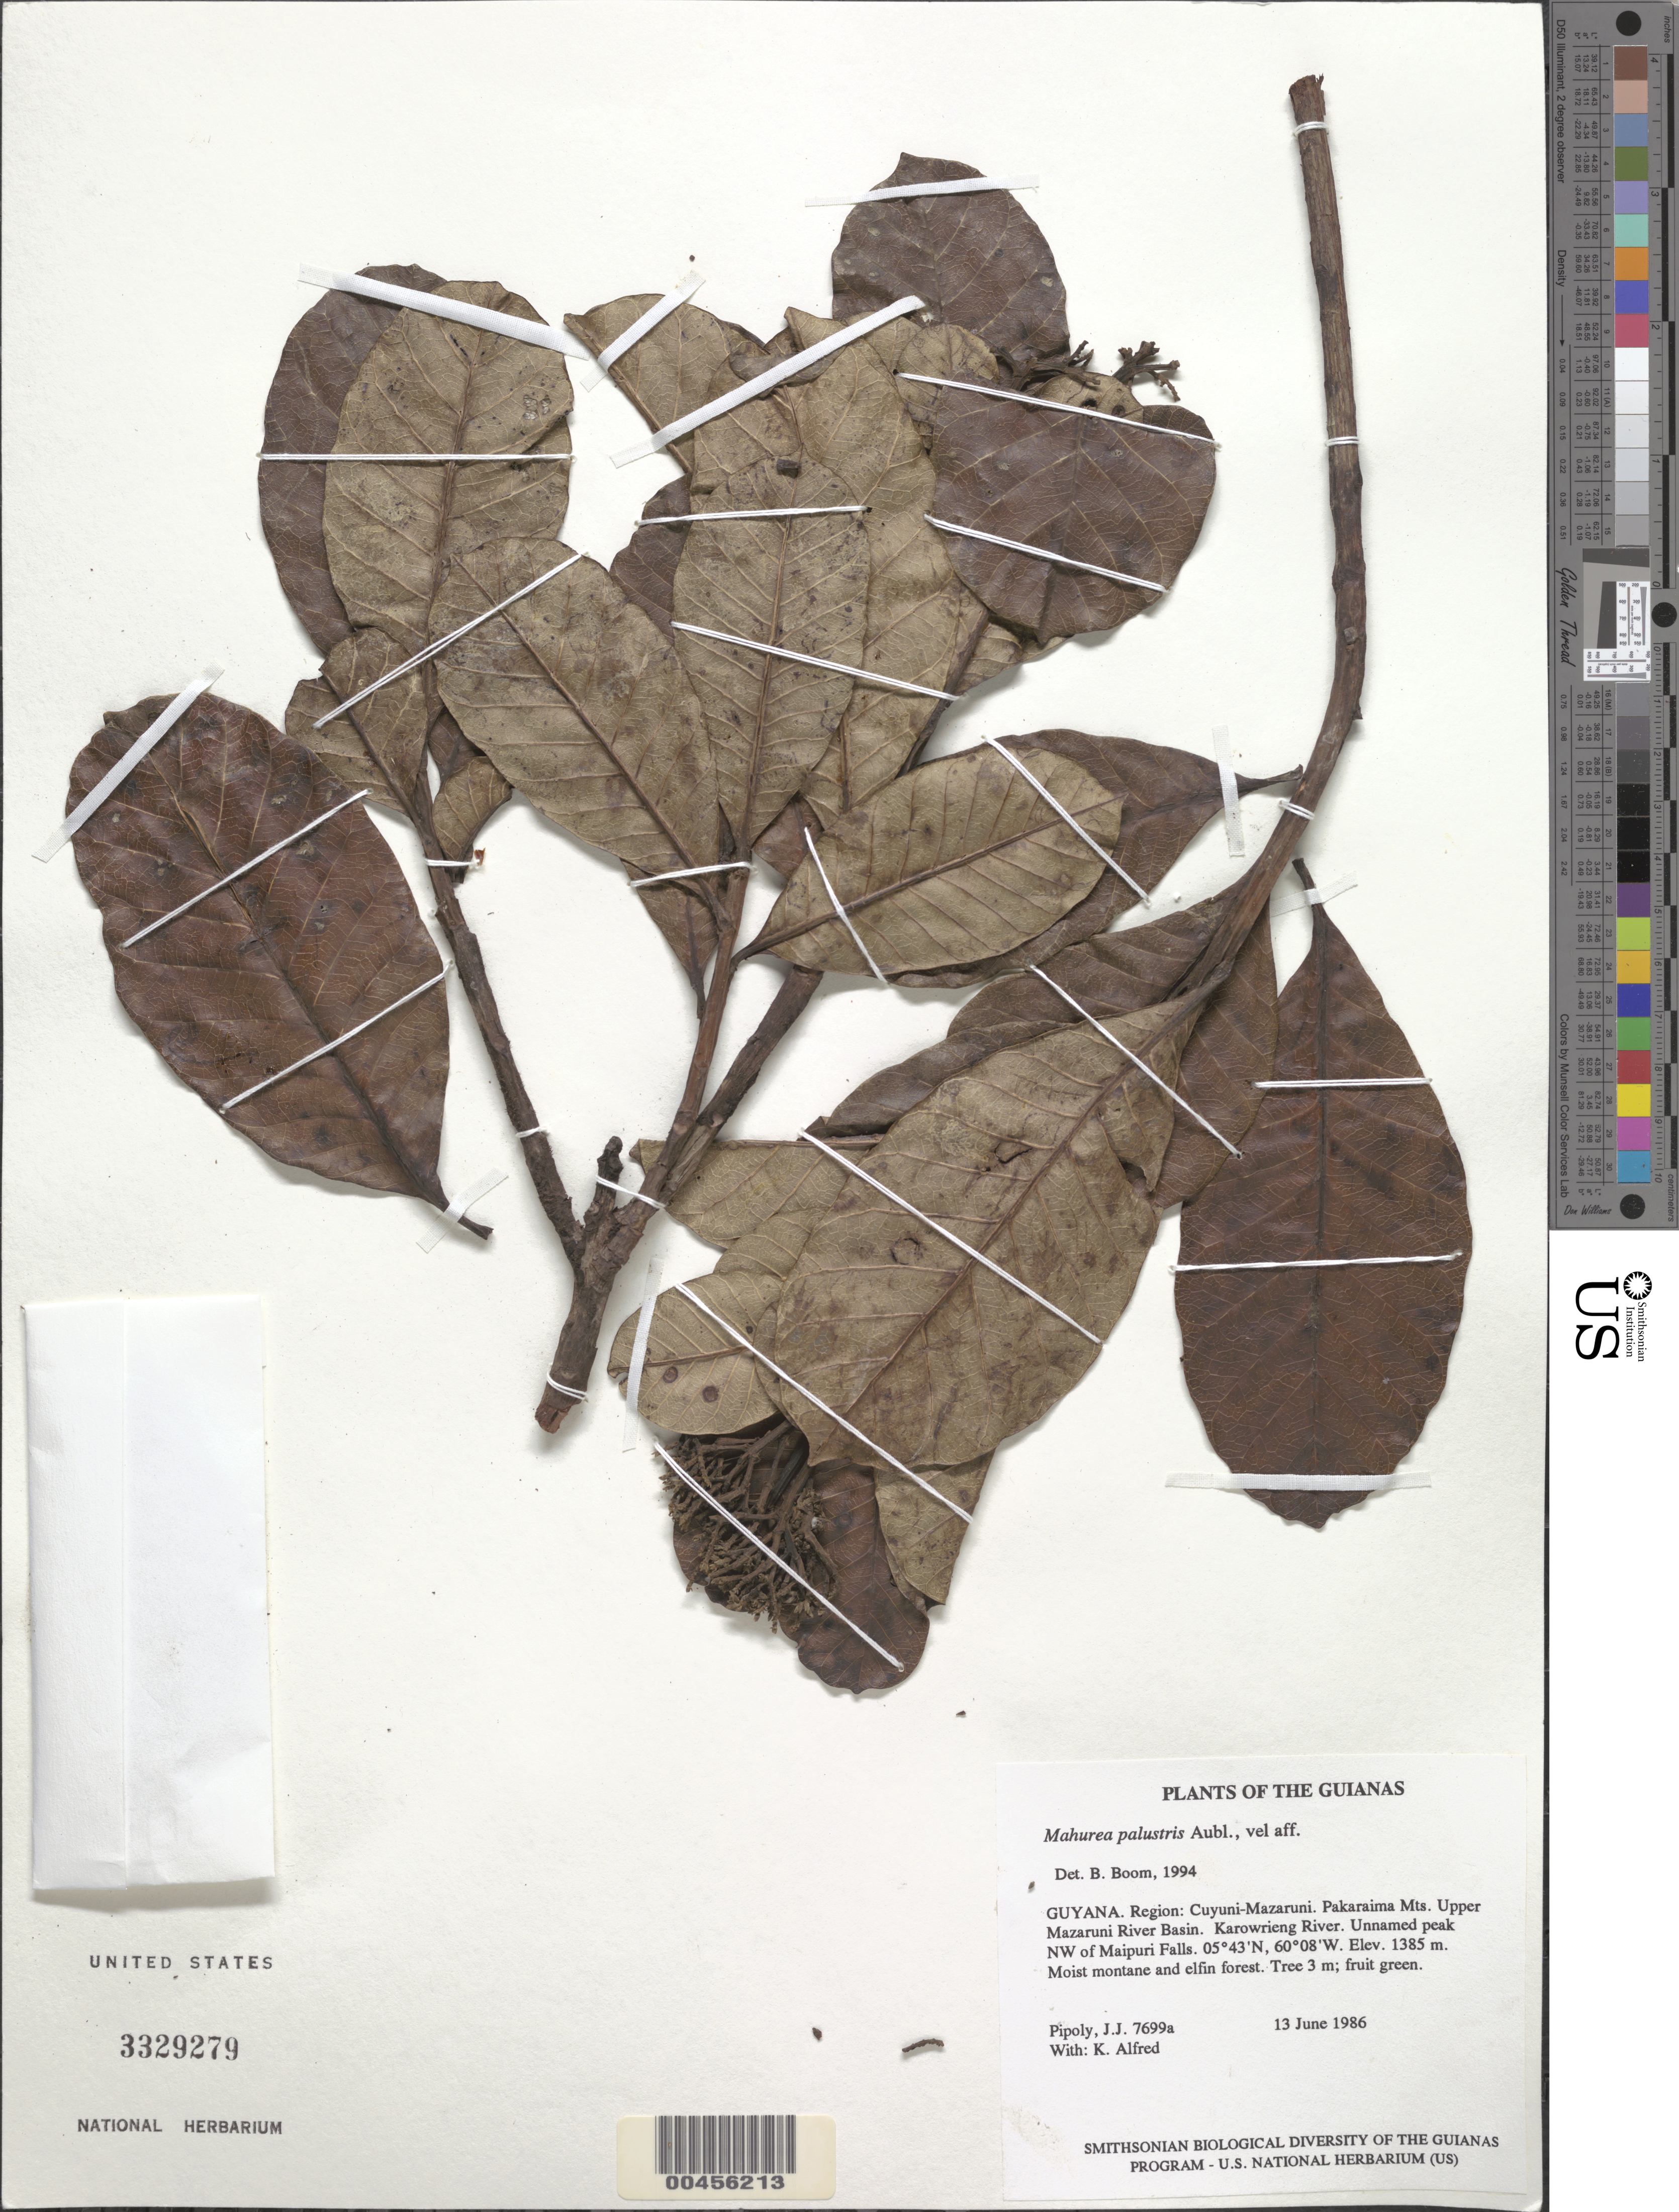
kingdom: Plantae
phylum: Tracheophyta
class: Magnoliopsida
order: Sapindales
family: Anacardiaceae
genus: Anacardium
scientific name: Anacardium fruticosum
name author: J.D. Mitch. & S.A. Mori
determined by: Mitchell, John D.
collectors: J. J. Pipoly & K. Alfred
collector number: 7699 a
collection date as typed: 13 June 1986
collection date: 1986-06-13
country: Guyana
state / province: Cuyuni-Mazaruni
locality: Pakaraima Mts. Upper Mazaruni River Basin. Karowrieng River. Unnamed peak NW of Maipuri Falls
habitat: Moist montane and elfin forest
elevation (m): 1385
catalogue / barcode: US 3329279